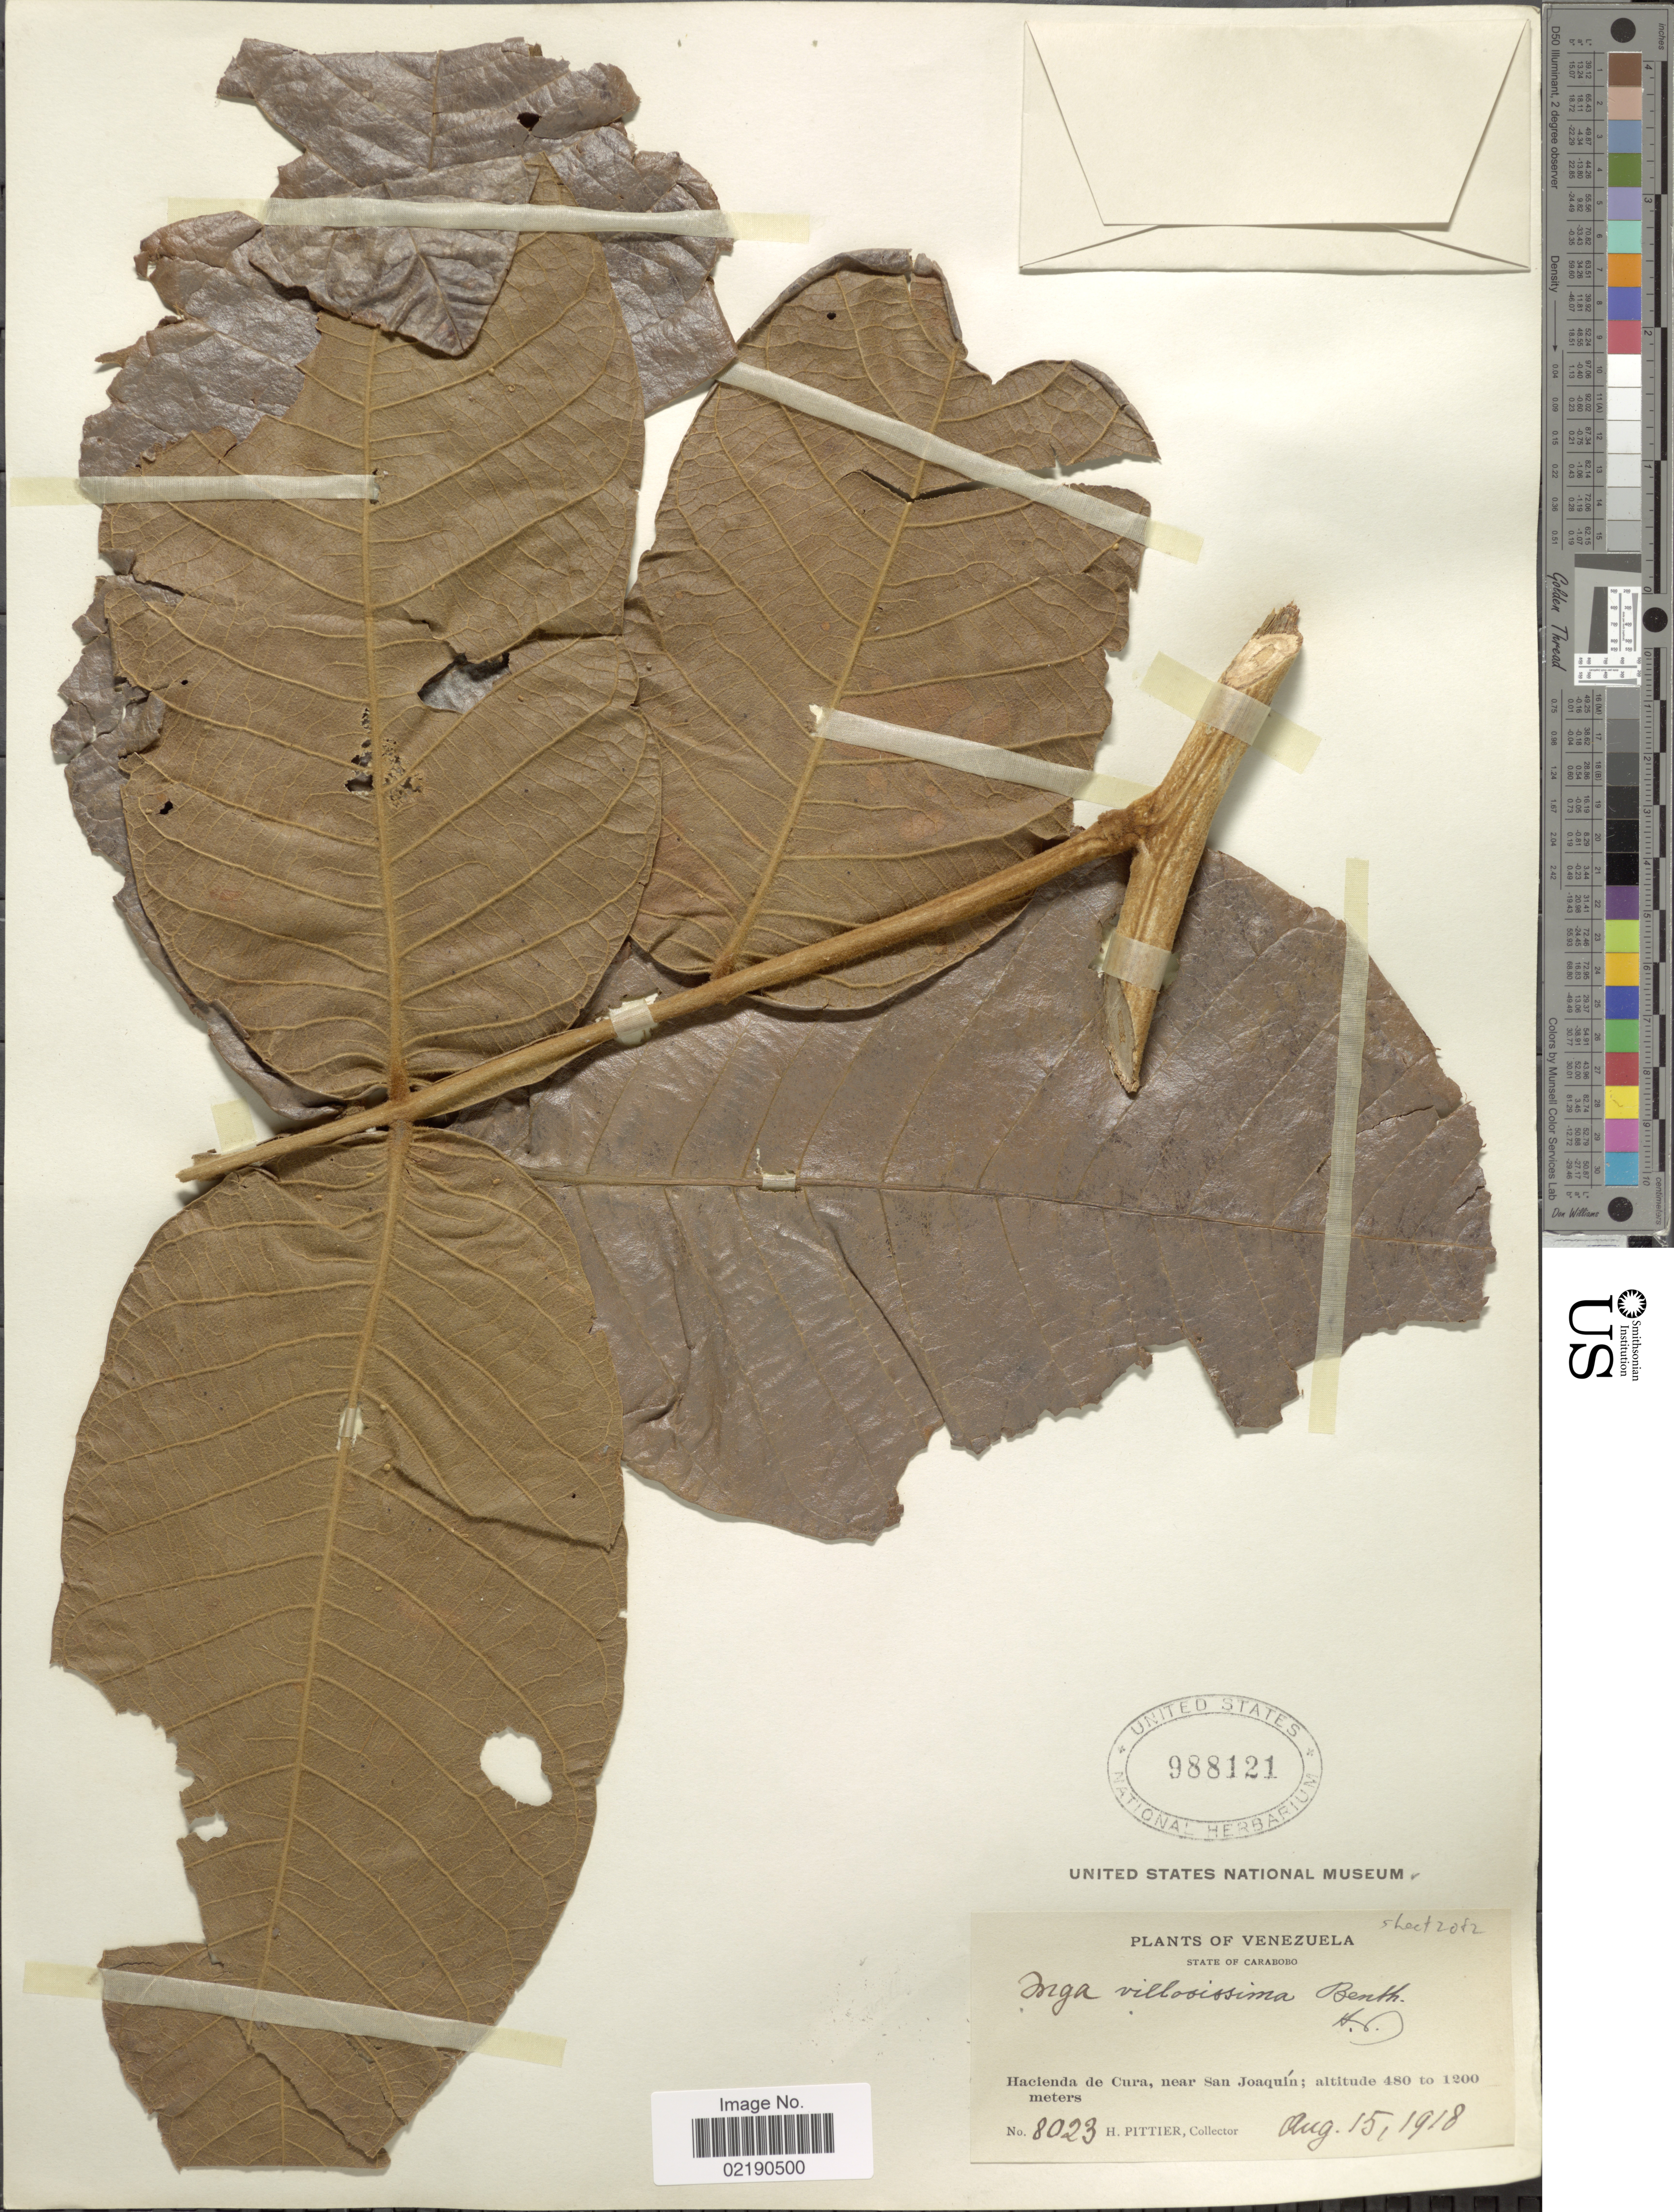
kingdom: Plantae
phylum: Tracheophyta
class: Magnoliopsida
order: Fabales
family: Fabaceae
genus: Inga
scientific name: Inga villosissima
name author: Benth.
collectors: H. F. Pittier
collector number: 8023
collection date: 1918-08-15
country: Venezuela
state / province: Carabobo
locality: State of Carabobo. Hacienda de Cura, near San Joaquin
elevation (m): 480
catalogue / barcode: US 988121